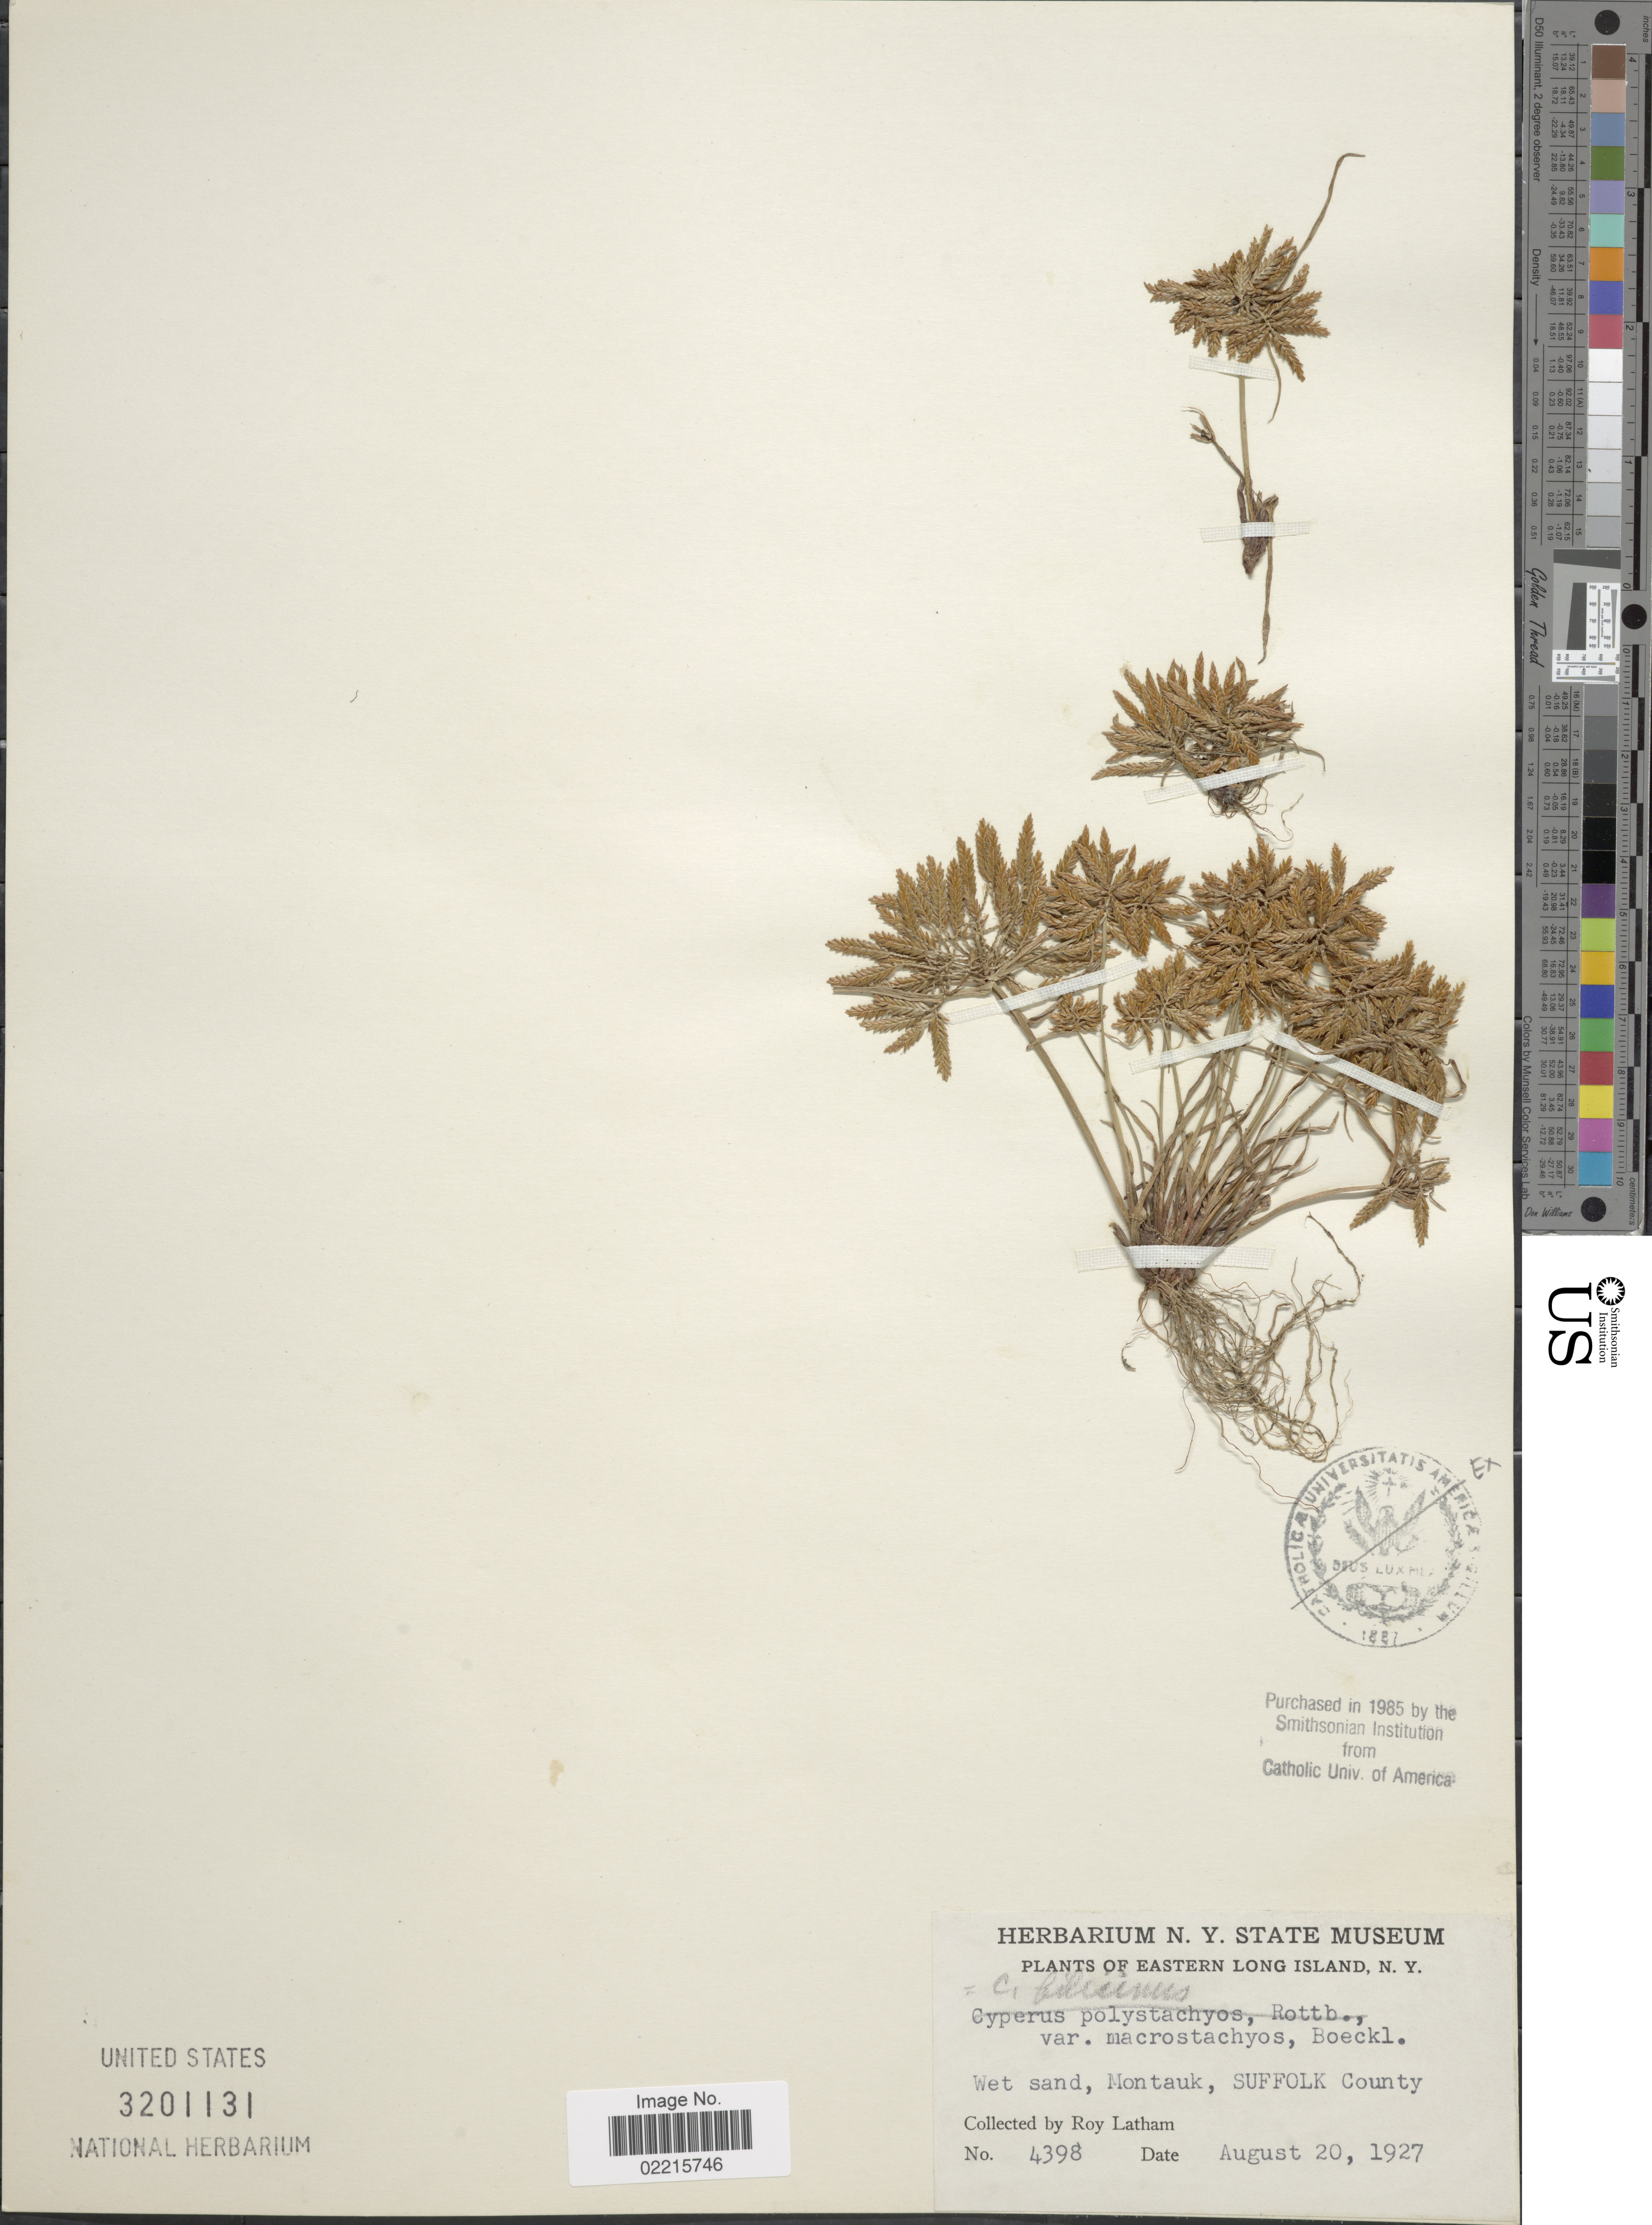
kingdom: Plantae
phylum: Tracheophyta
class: Liliopsida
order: Poales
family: Cyperaceae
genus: Cyperus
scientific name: Cyperus filicinus Vahl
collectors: R. Latham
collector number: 4398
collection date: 1927-08-20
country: United States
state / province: New York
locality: Eastern Long Island, Wet sand, Montauk, Suffolk County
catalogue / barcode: US 3201131